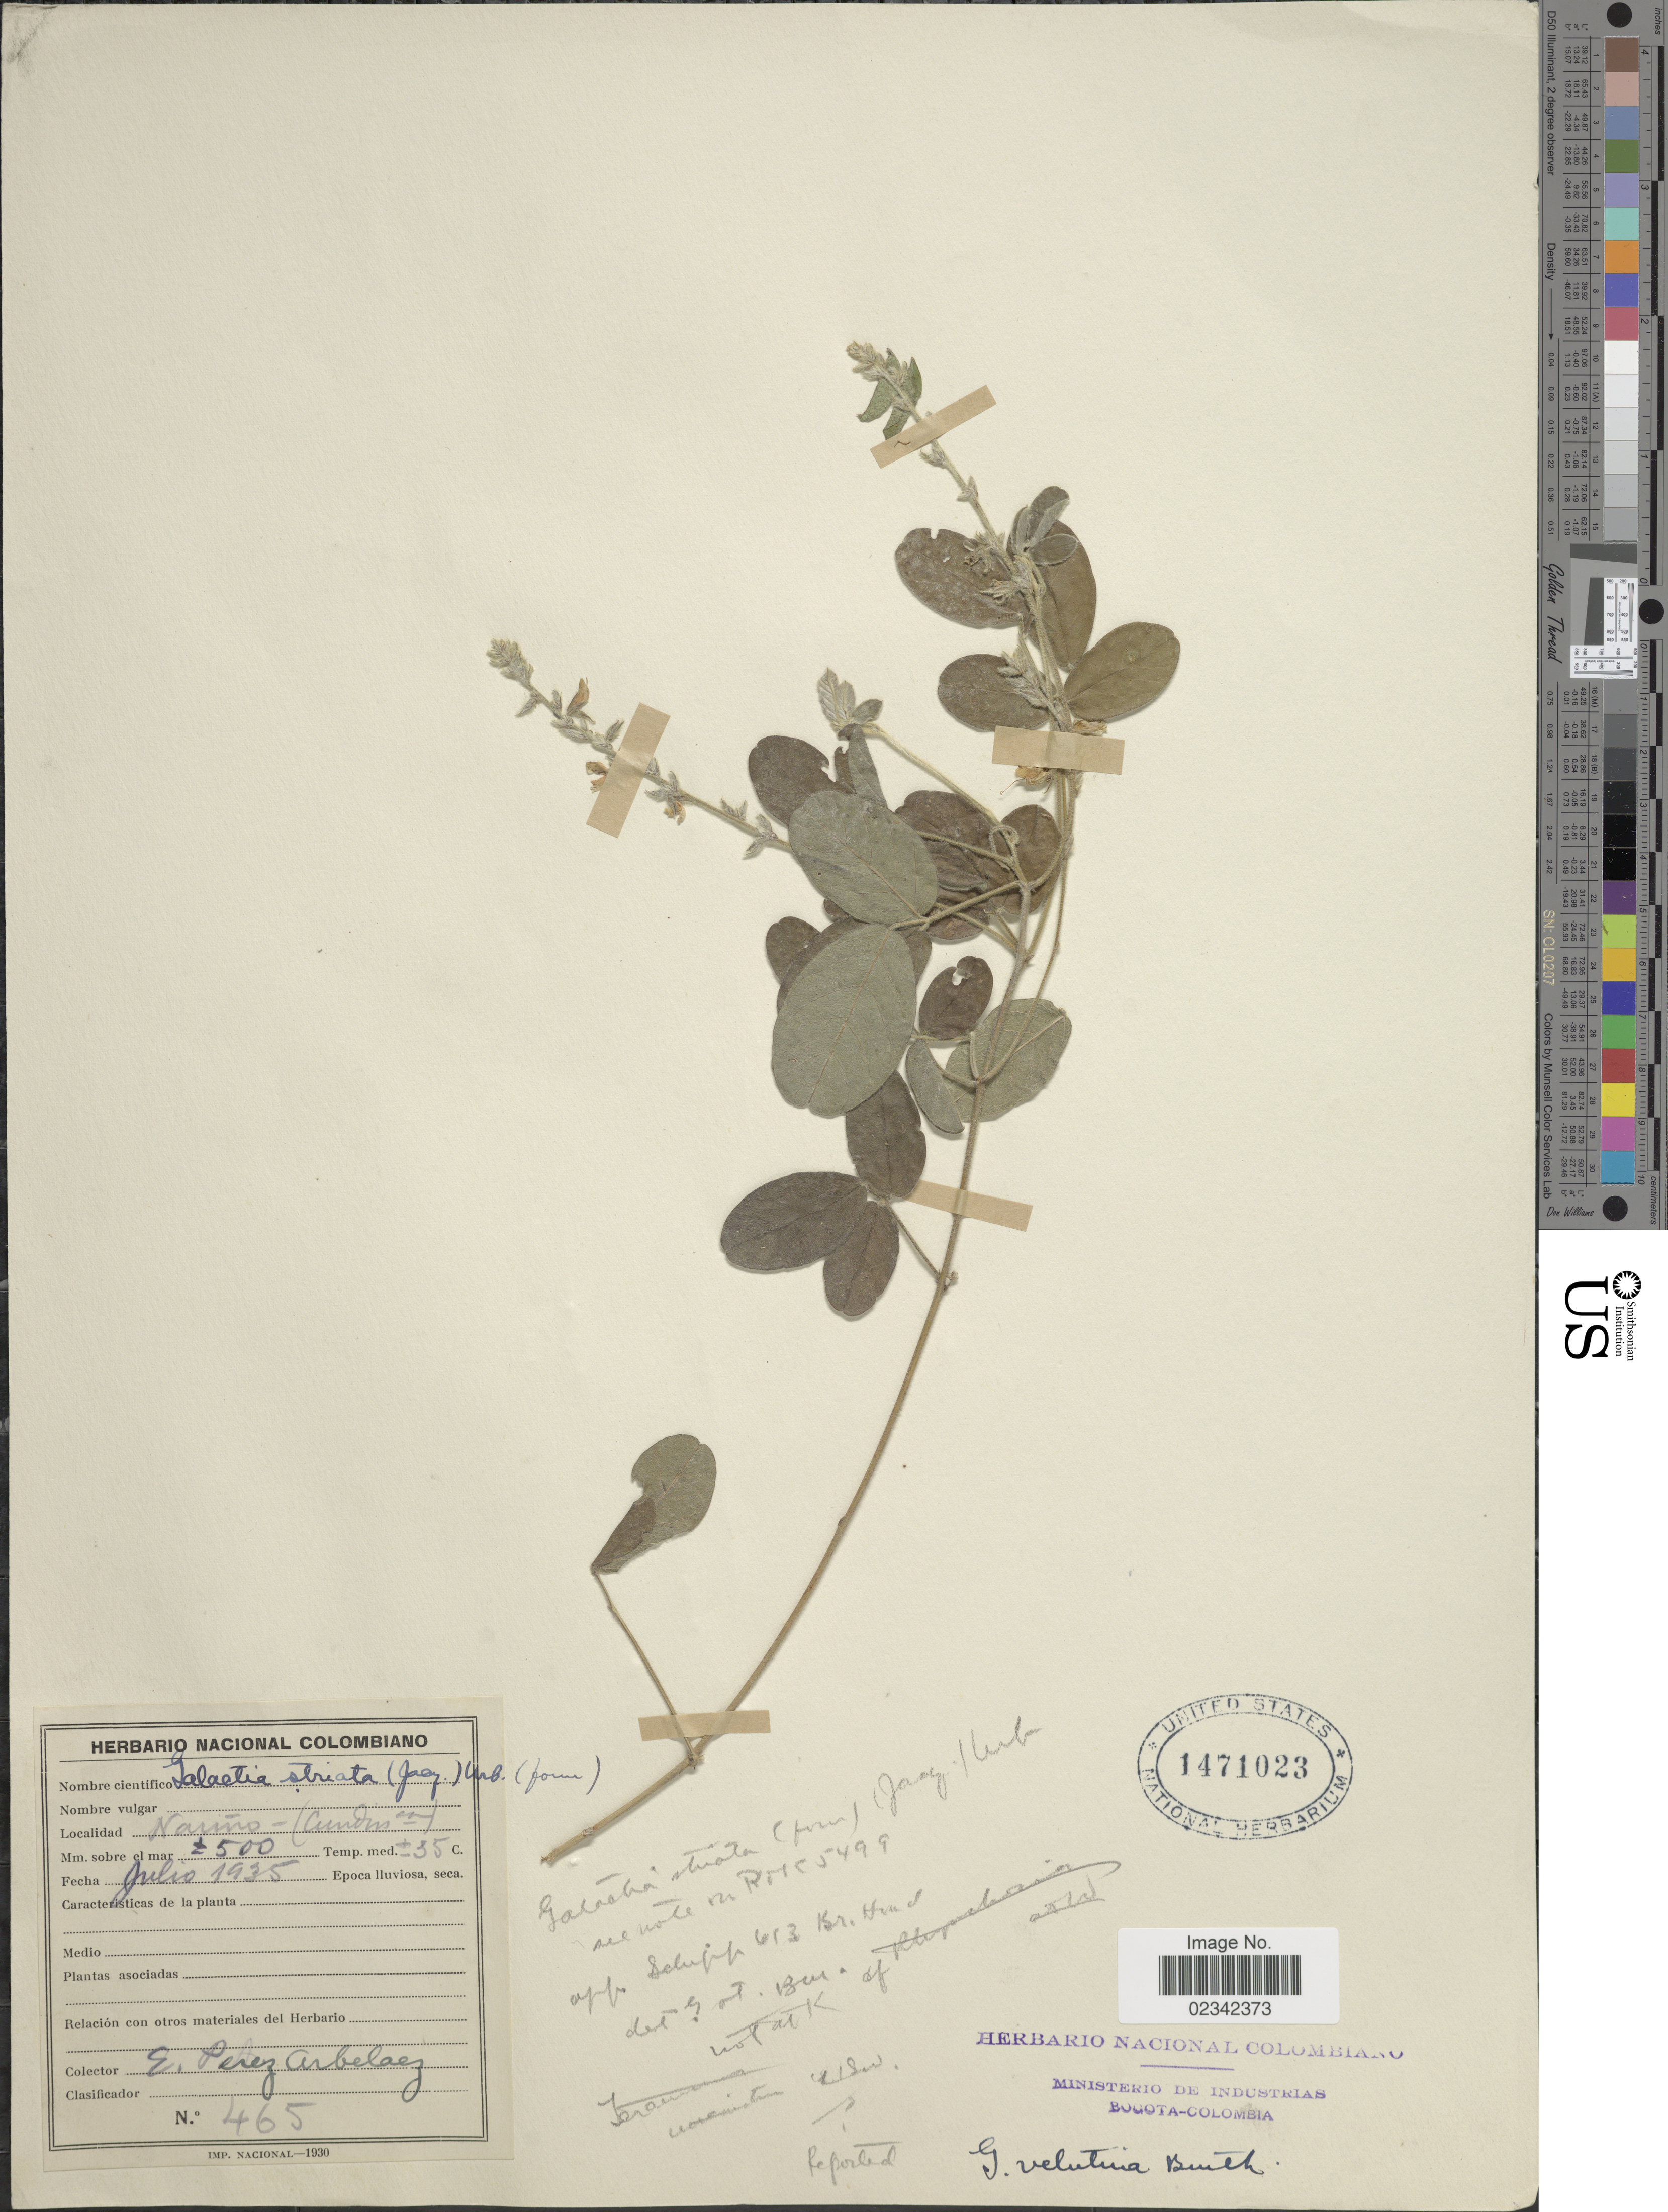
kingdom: Plantae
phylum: Tracheophyta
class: Magnoliopsida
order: Fabales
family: Fabaceae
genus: Galactia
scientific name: Galactia striata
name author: (Jacq.) Urb.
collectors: E. Pérez Arbeláez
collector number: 465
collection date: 1935-07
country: Colombia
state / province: Nariño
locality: (Cundinca) [interpreted]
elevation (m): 500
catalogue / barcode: US 1471023